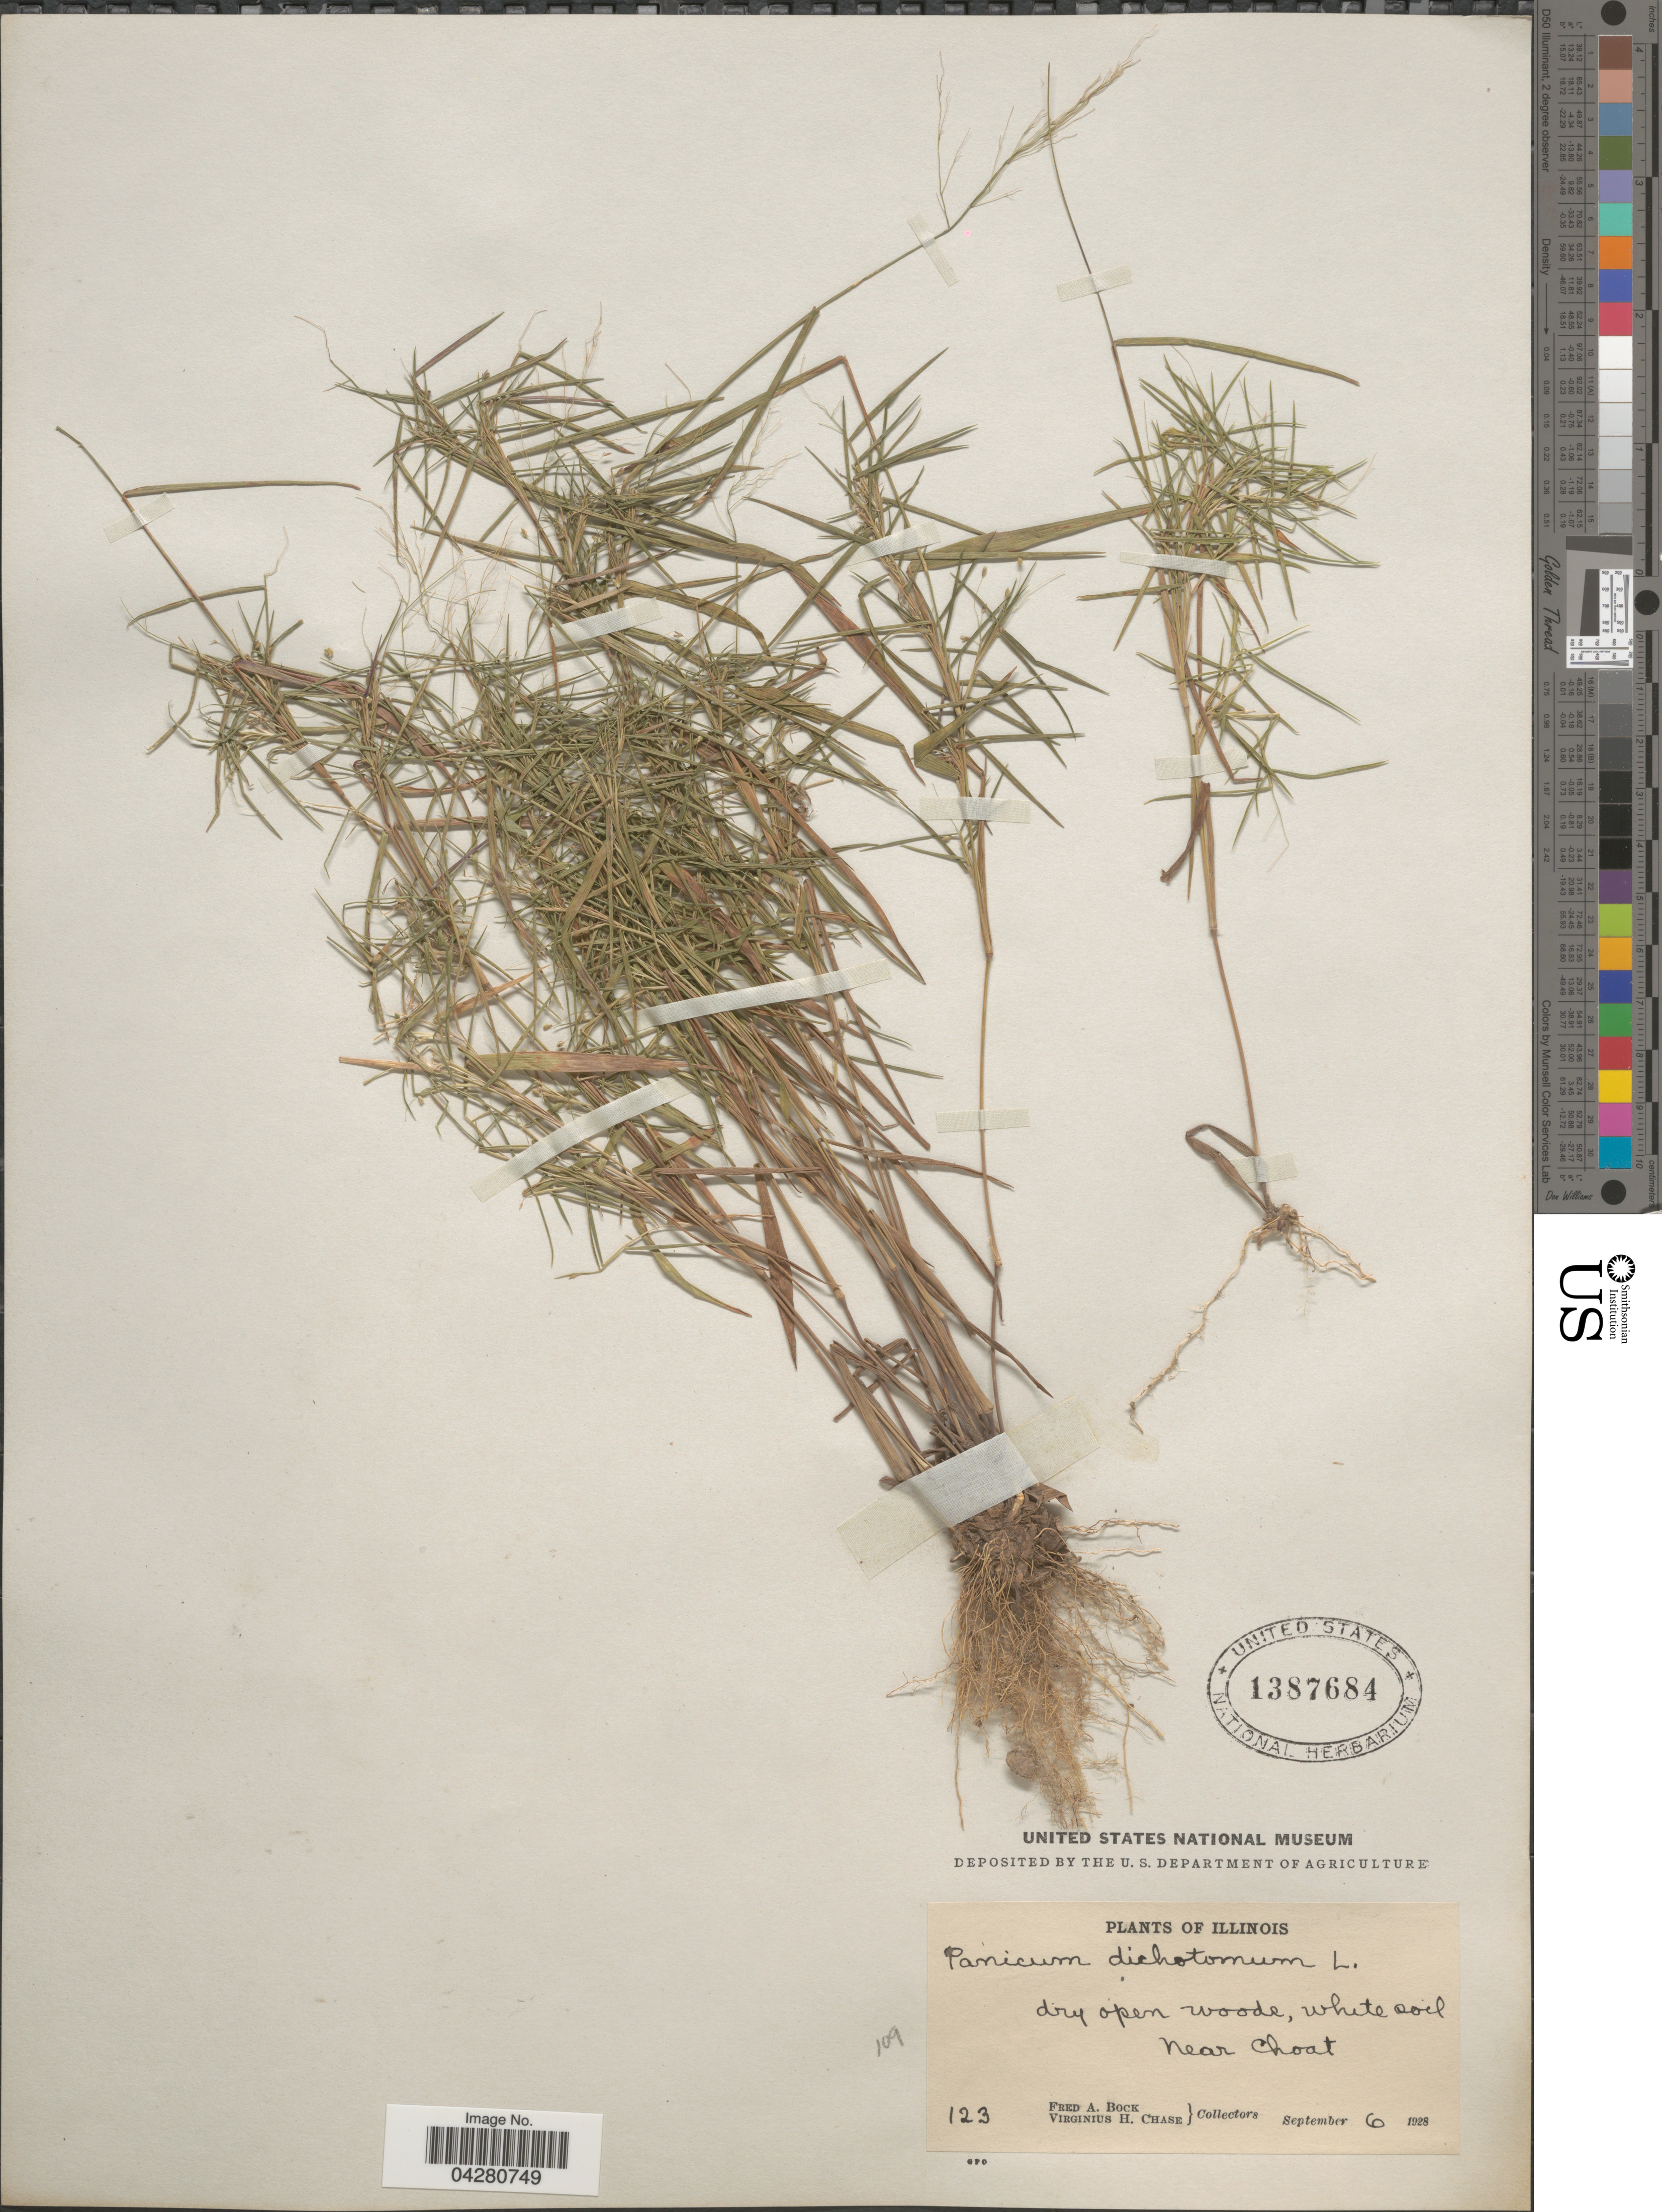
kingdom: Plantae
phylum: Tracheophyta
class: Liliopsida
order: Poales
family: Poaceae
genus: Dichanthelium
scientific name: Dichanthelium dichotomum var. dichotomum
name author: (L.) Gould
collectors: F. Bock & V. H. Chase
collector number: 123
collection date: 1928-09-06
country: United States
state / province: Illinois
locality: Near Choat.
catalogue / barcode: US 1387684